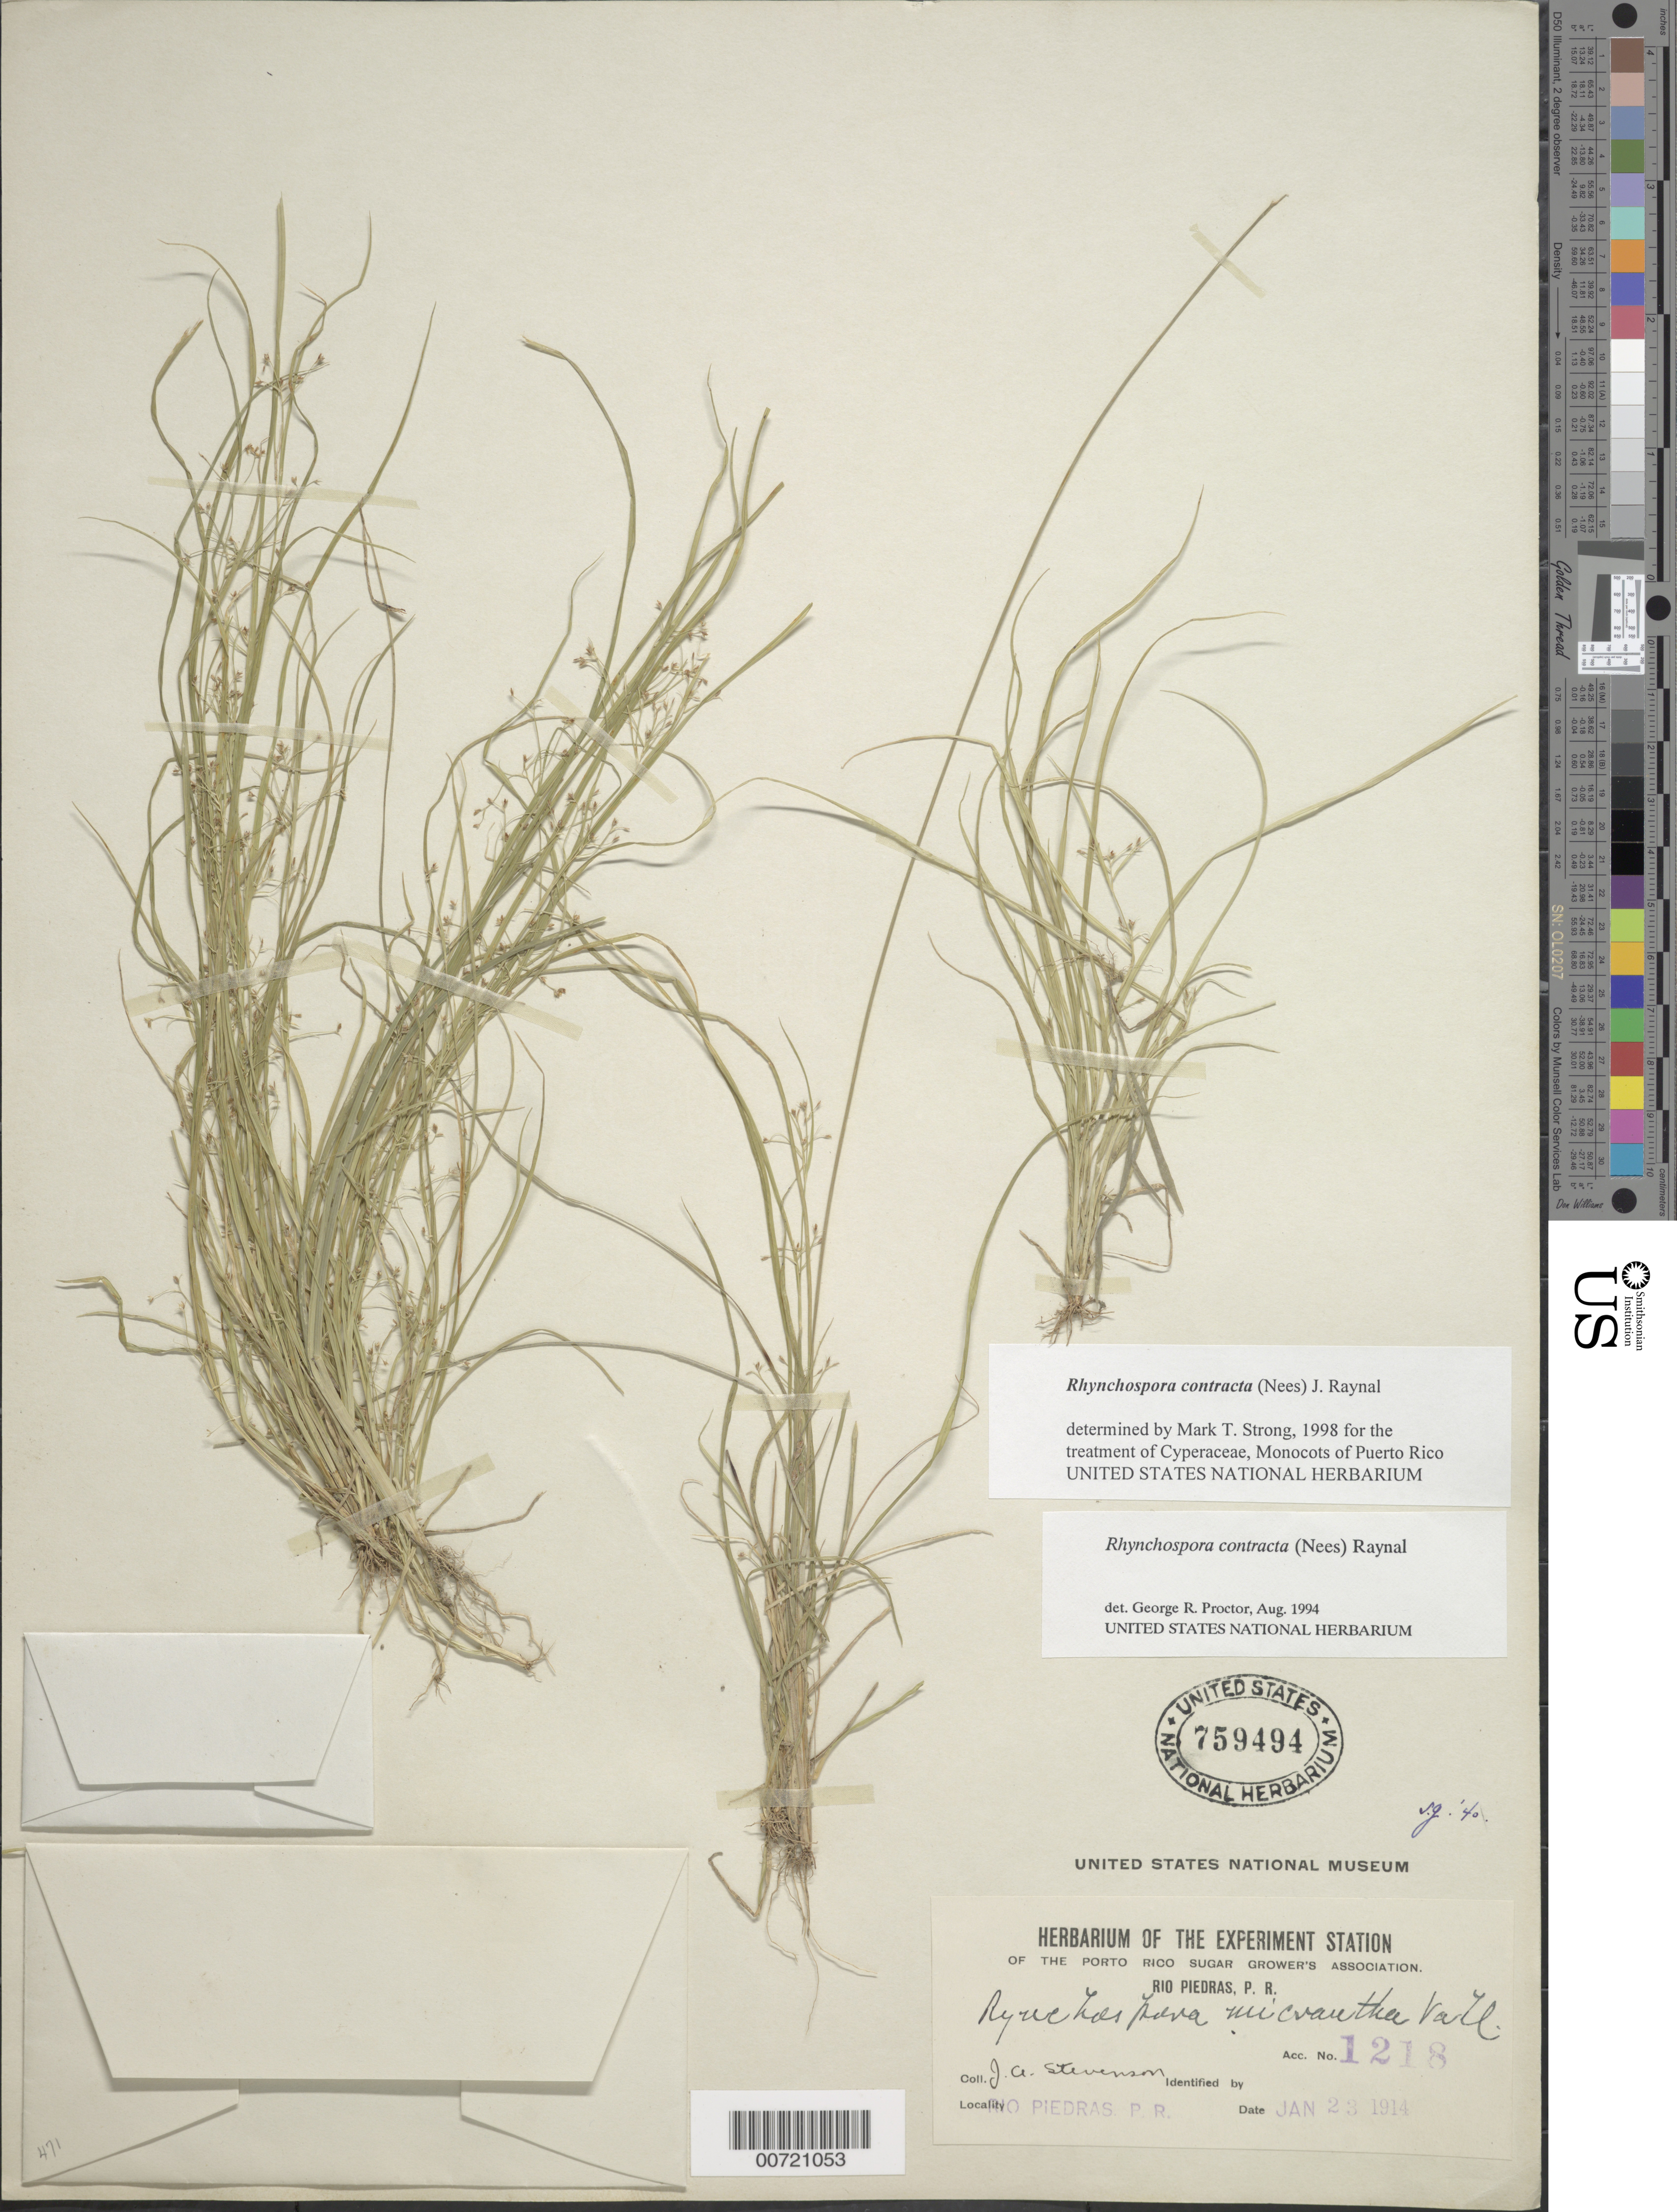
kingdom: Plantae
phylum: Tracheophyta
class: Liliopsida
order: Poales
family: Cyperaceae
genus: Rhynchospora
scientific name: Rhynchospora contracta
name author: (Nees) J. Raynal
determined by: Strong, M. T., (US), Smithsonian Institution - National Museum of Natural History (UNITED STATES)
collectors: J. Stevenson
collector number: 1218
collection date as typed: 23 Jan 1914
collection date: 1914-01-23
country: Puerto Rico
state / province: San Juan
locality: Rio Piedras.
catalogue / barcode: US 759494